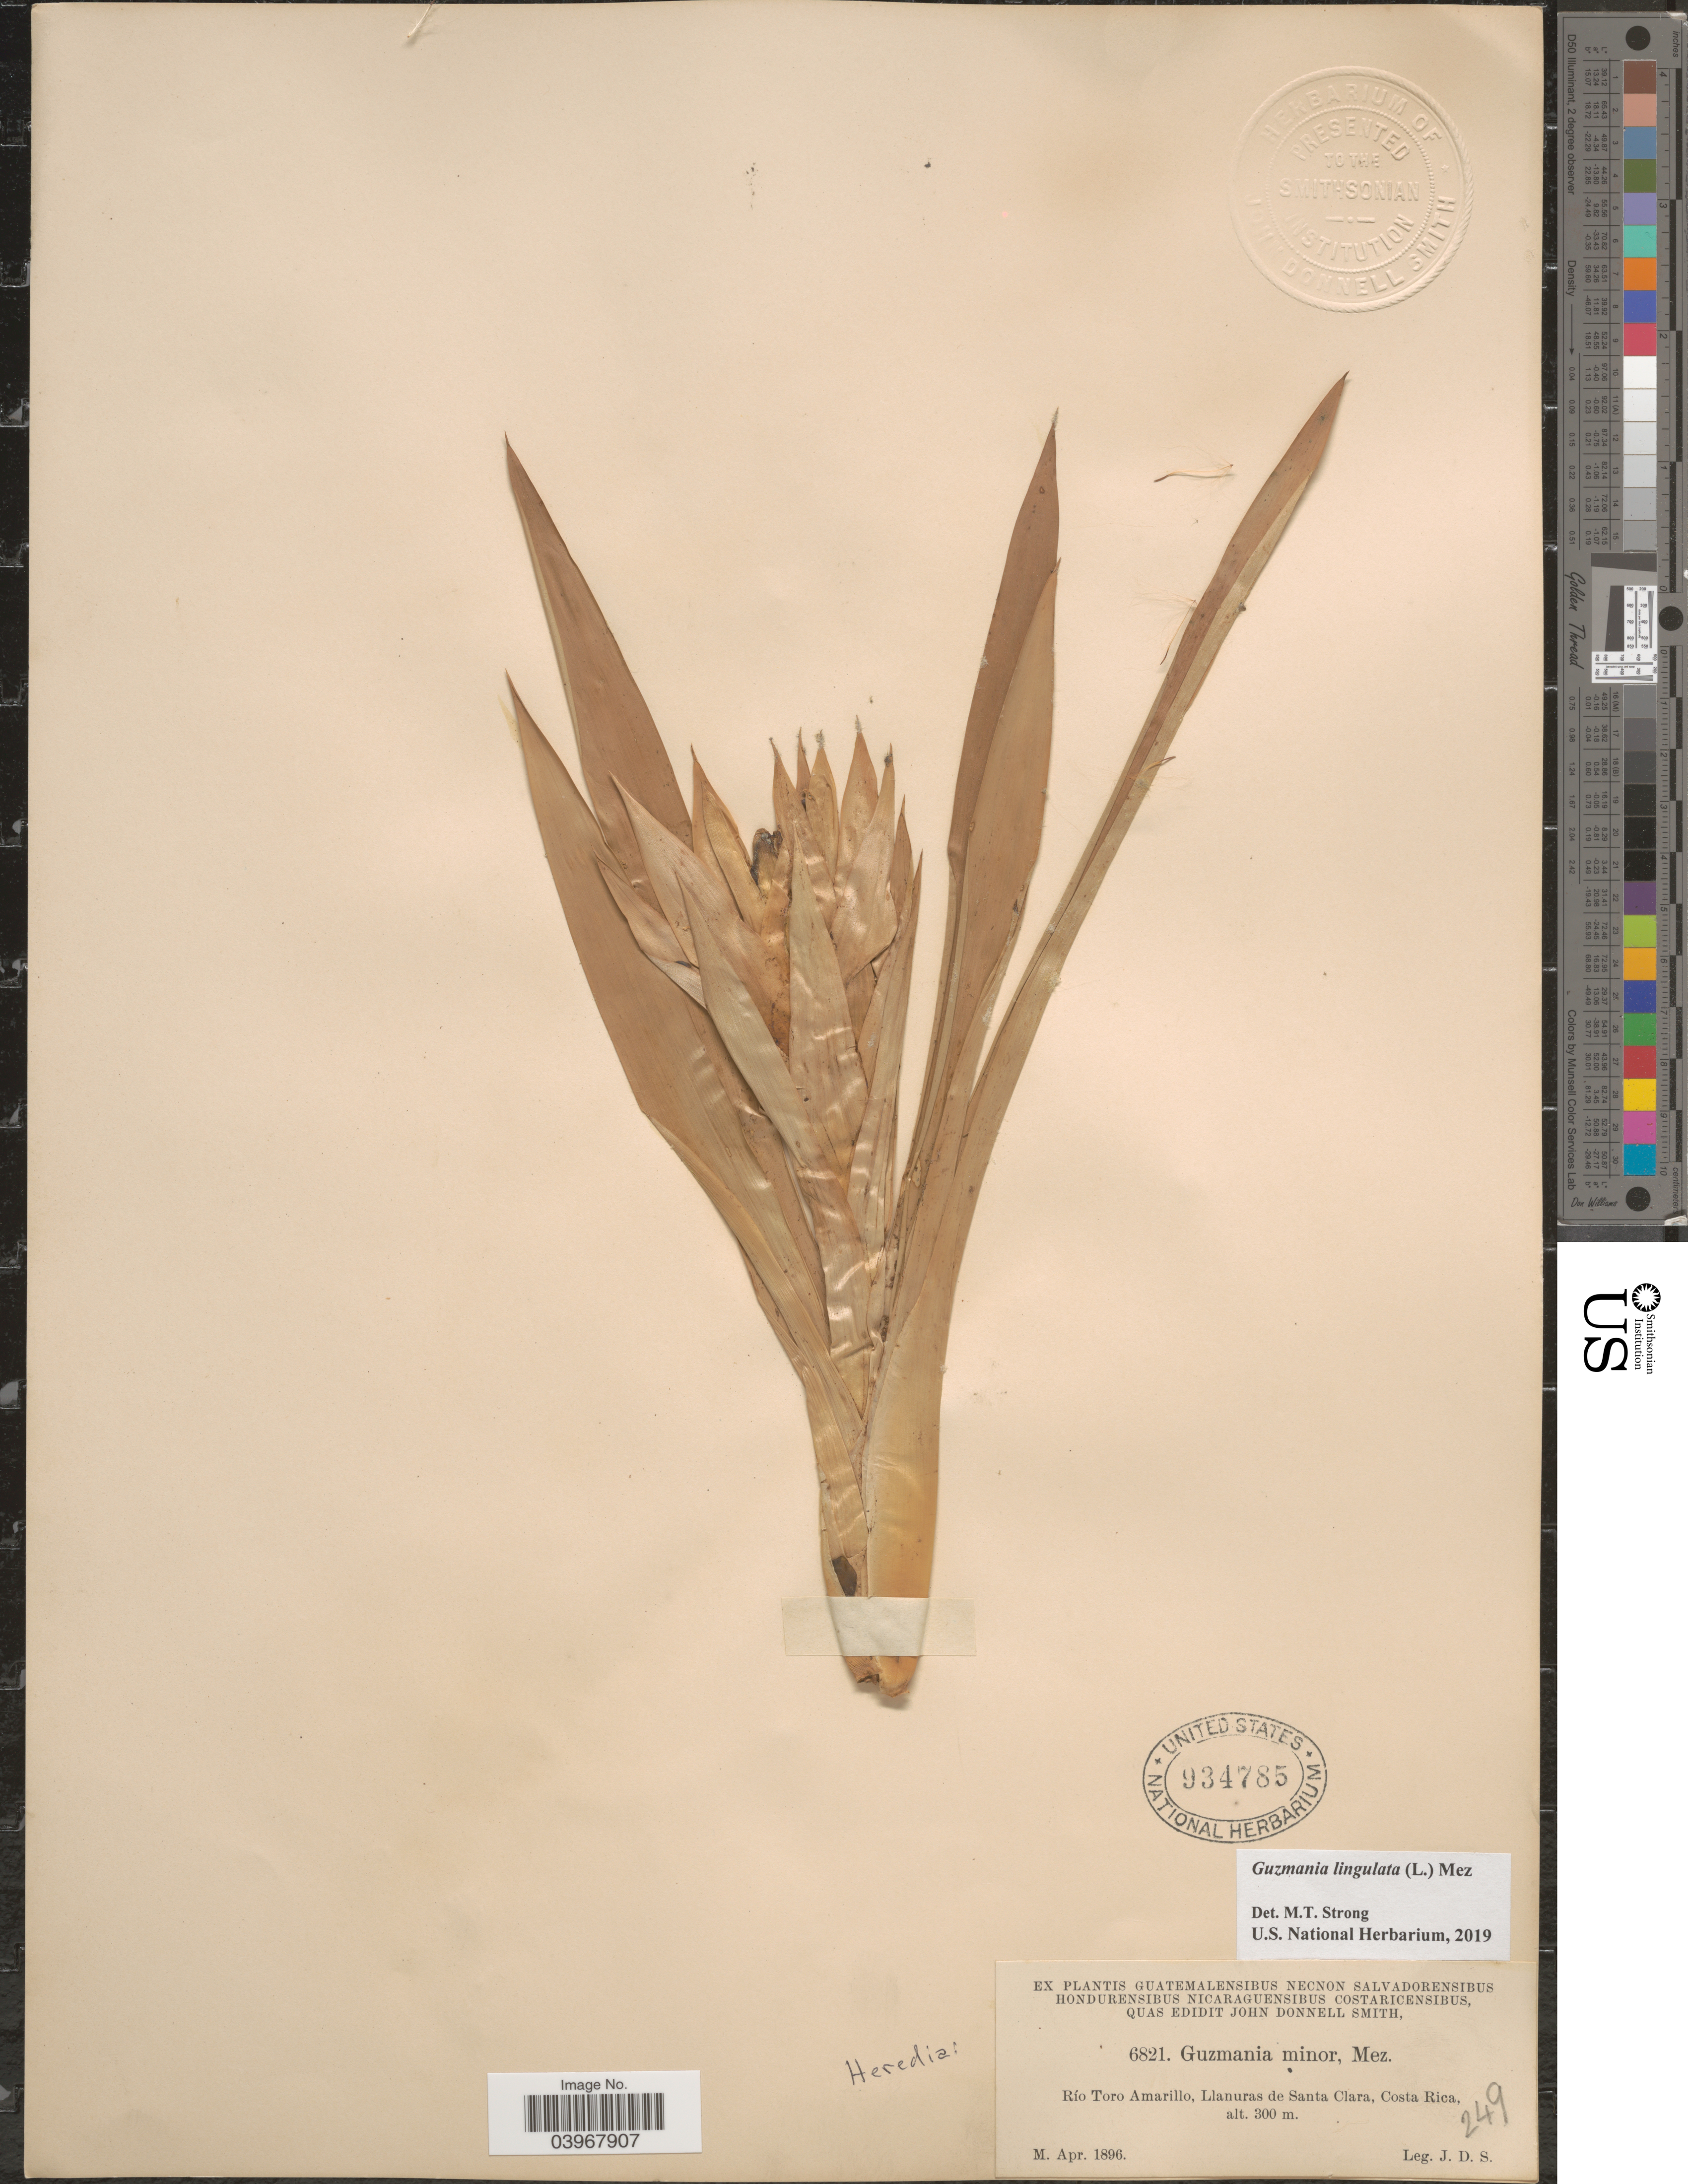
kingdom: Plantae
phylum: Tracheophyta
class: Liliopsida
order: Poales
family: Bromeliaceae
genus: Guzmania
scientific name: Guzmania lingulata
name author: (L.) Mez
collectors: J. Donnell Smith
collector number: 6821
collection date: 1896-04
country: Costa Rica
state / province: Heredia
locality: Río Amarillo, Llanuras de Santa Clara.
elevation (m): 300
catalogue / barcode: US 934785